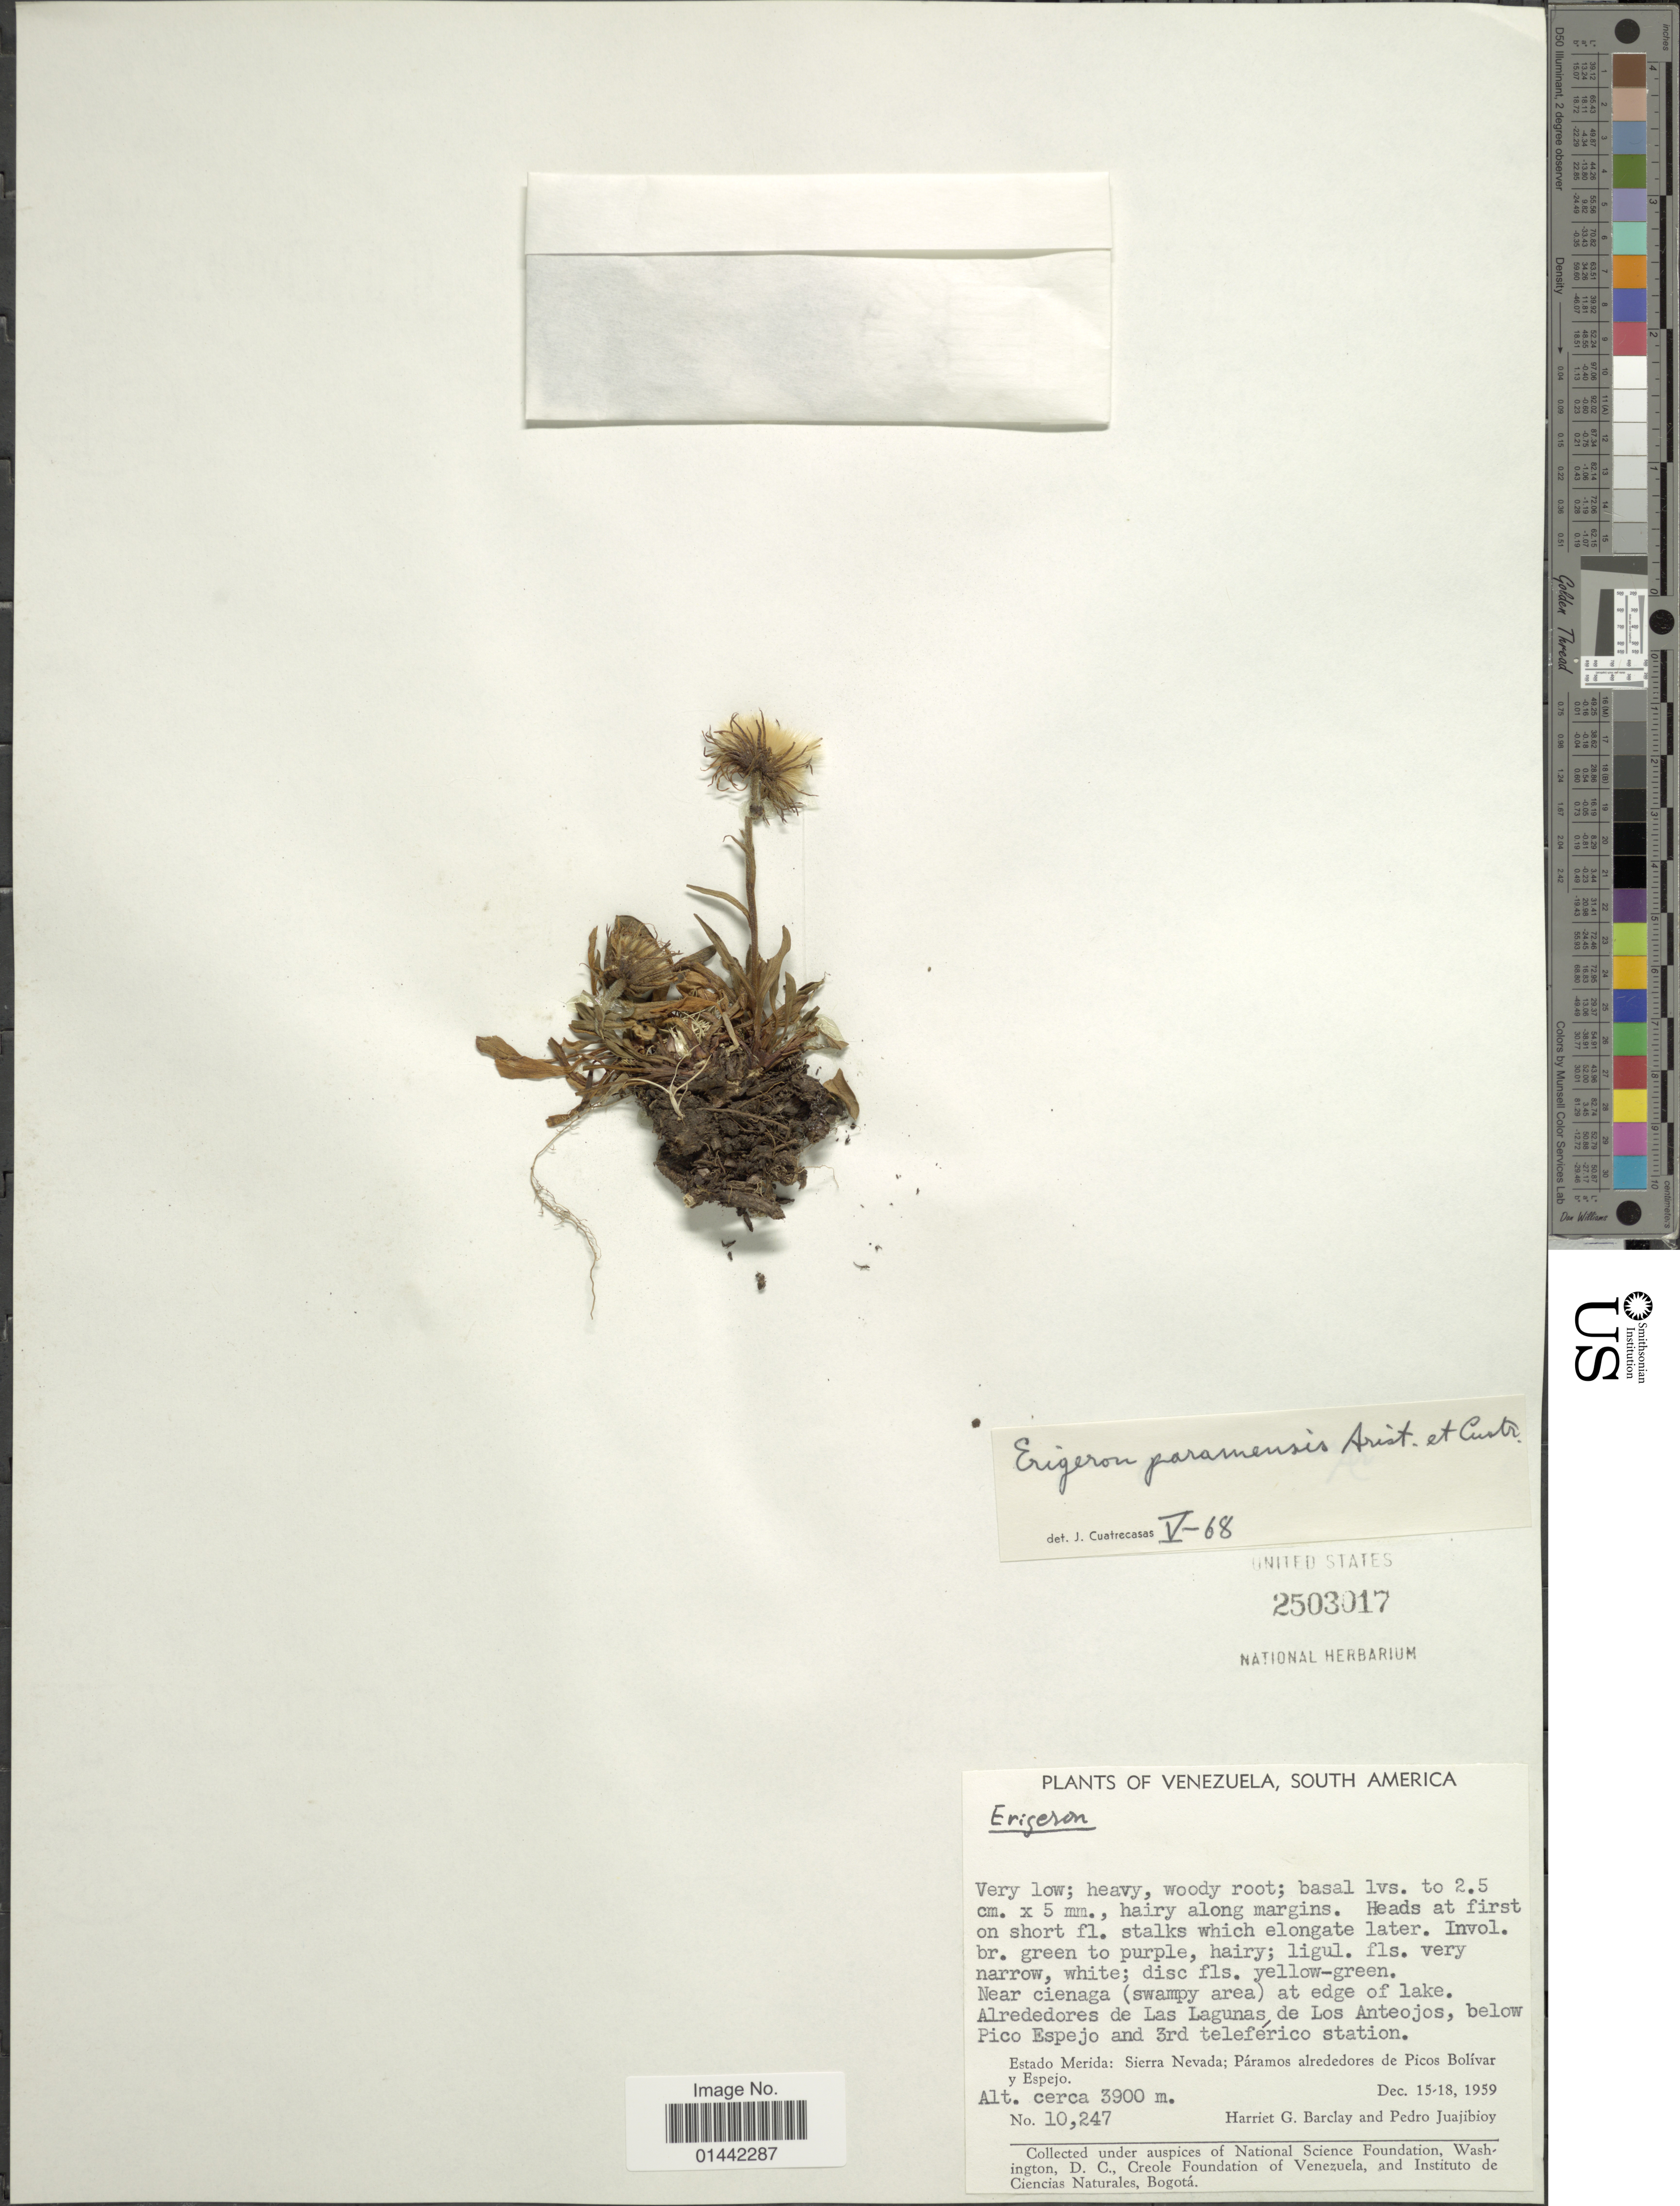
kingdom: Plantae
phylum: Tracheophyta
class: Magnoliopsida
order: Asterales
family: Asteraceae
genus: Erigeron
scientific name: Erigeron paramensis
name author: Aristeg. & Cuatrec.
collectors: P. Juajibioy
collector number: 10247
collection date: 1959-12-15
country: Venezuela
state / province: Mérida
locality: South America, near cienaga (swampy area) at edge of Lake, Alrededores de Las Lagunas de Los Anteojas, below Pico Espejo and 3rd teleférico station, Sierra Nevada; Páramos alrededores de Picos Bolívar y Espejo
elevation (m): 3900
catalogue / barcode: US 2503017